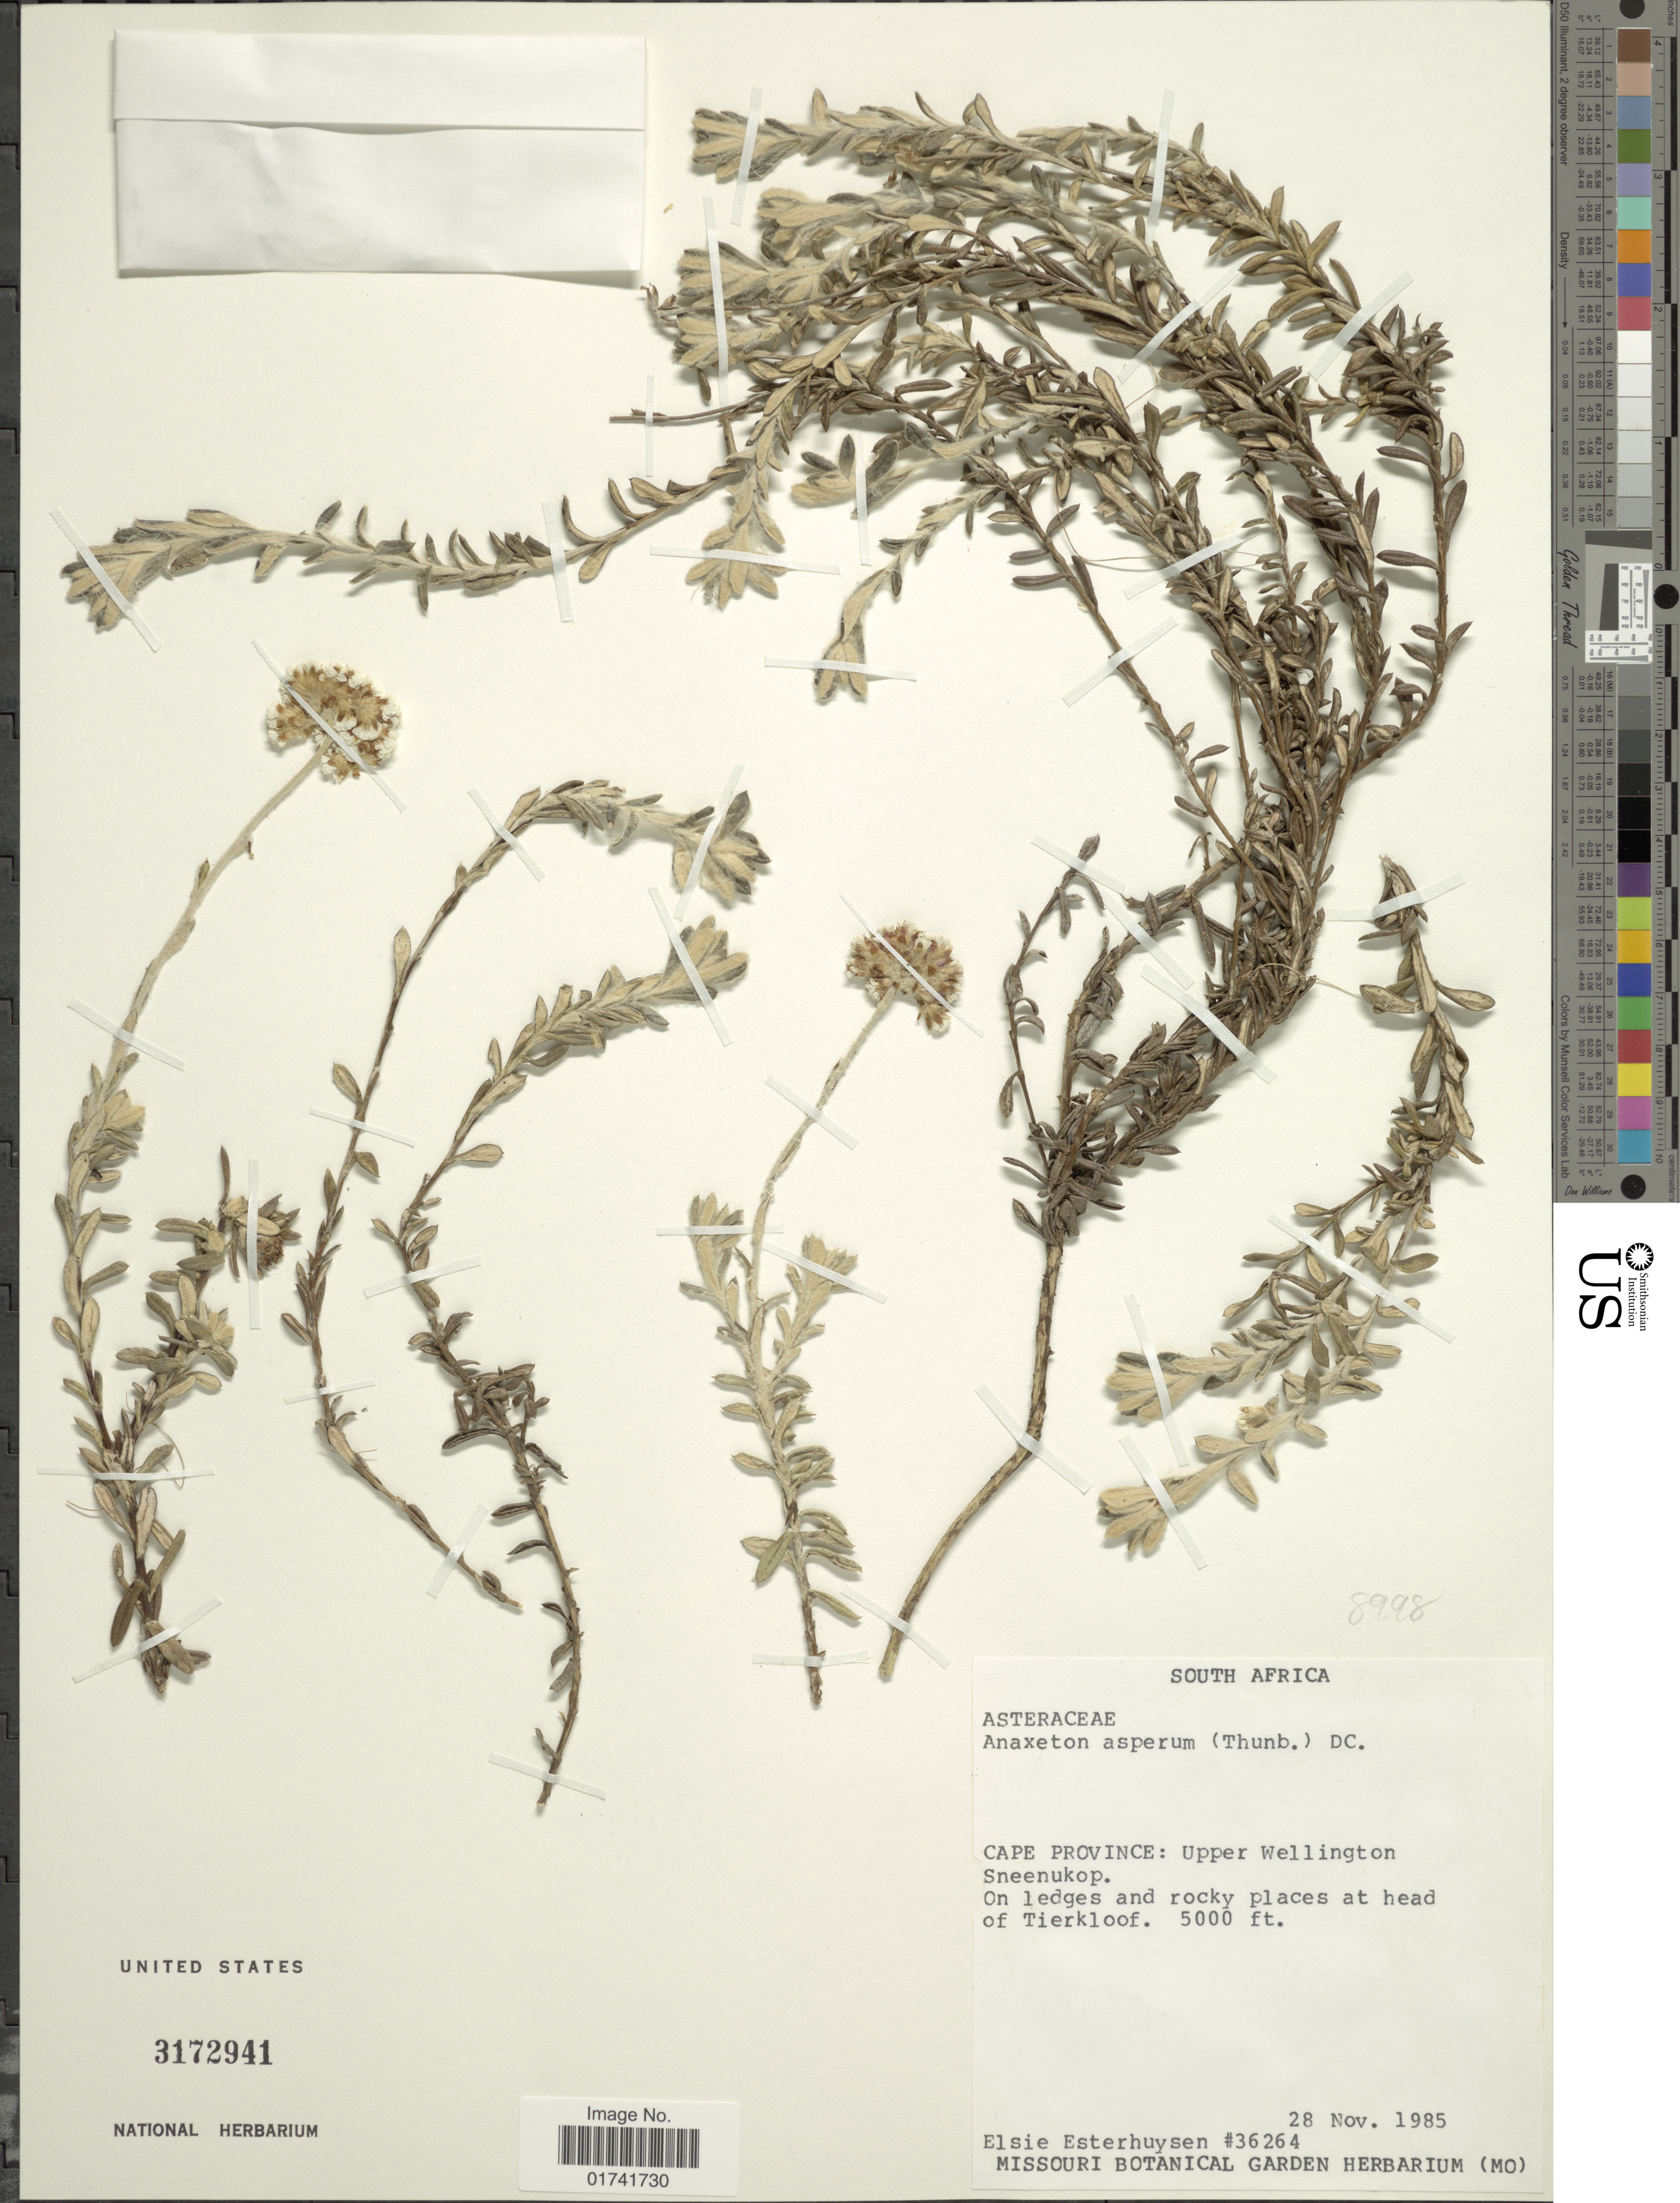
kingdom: Plantae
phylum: Tracheophyta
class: Magnoliopsida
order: Asterales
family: Asteraceae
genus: Anaxeton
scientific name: Anaxeton asperum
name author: (Thunb.) DC.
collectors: E. E. Esterhuysen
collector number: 36264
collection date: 1985-11-28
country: South Africa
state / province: Western Cape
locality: Upper Wellington Sneenukop, on ledges and rocky places at head of Tierkloof.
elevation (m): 1524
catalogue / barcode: US 3172941